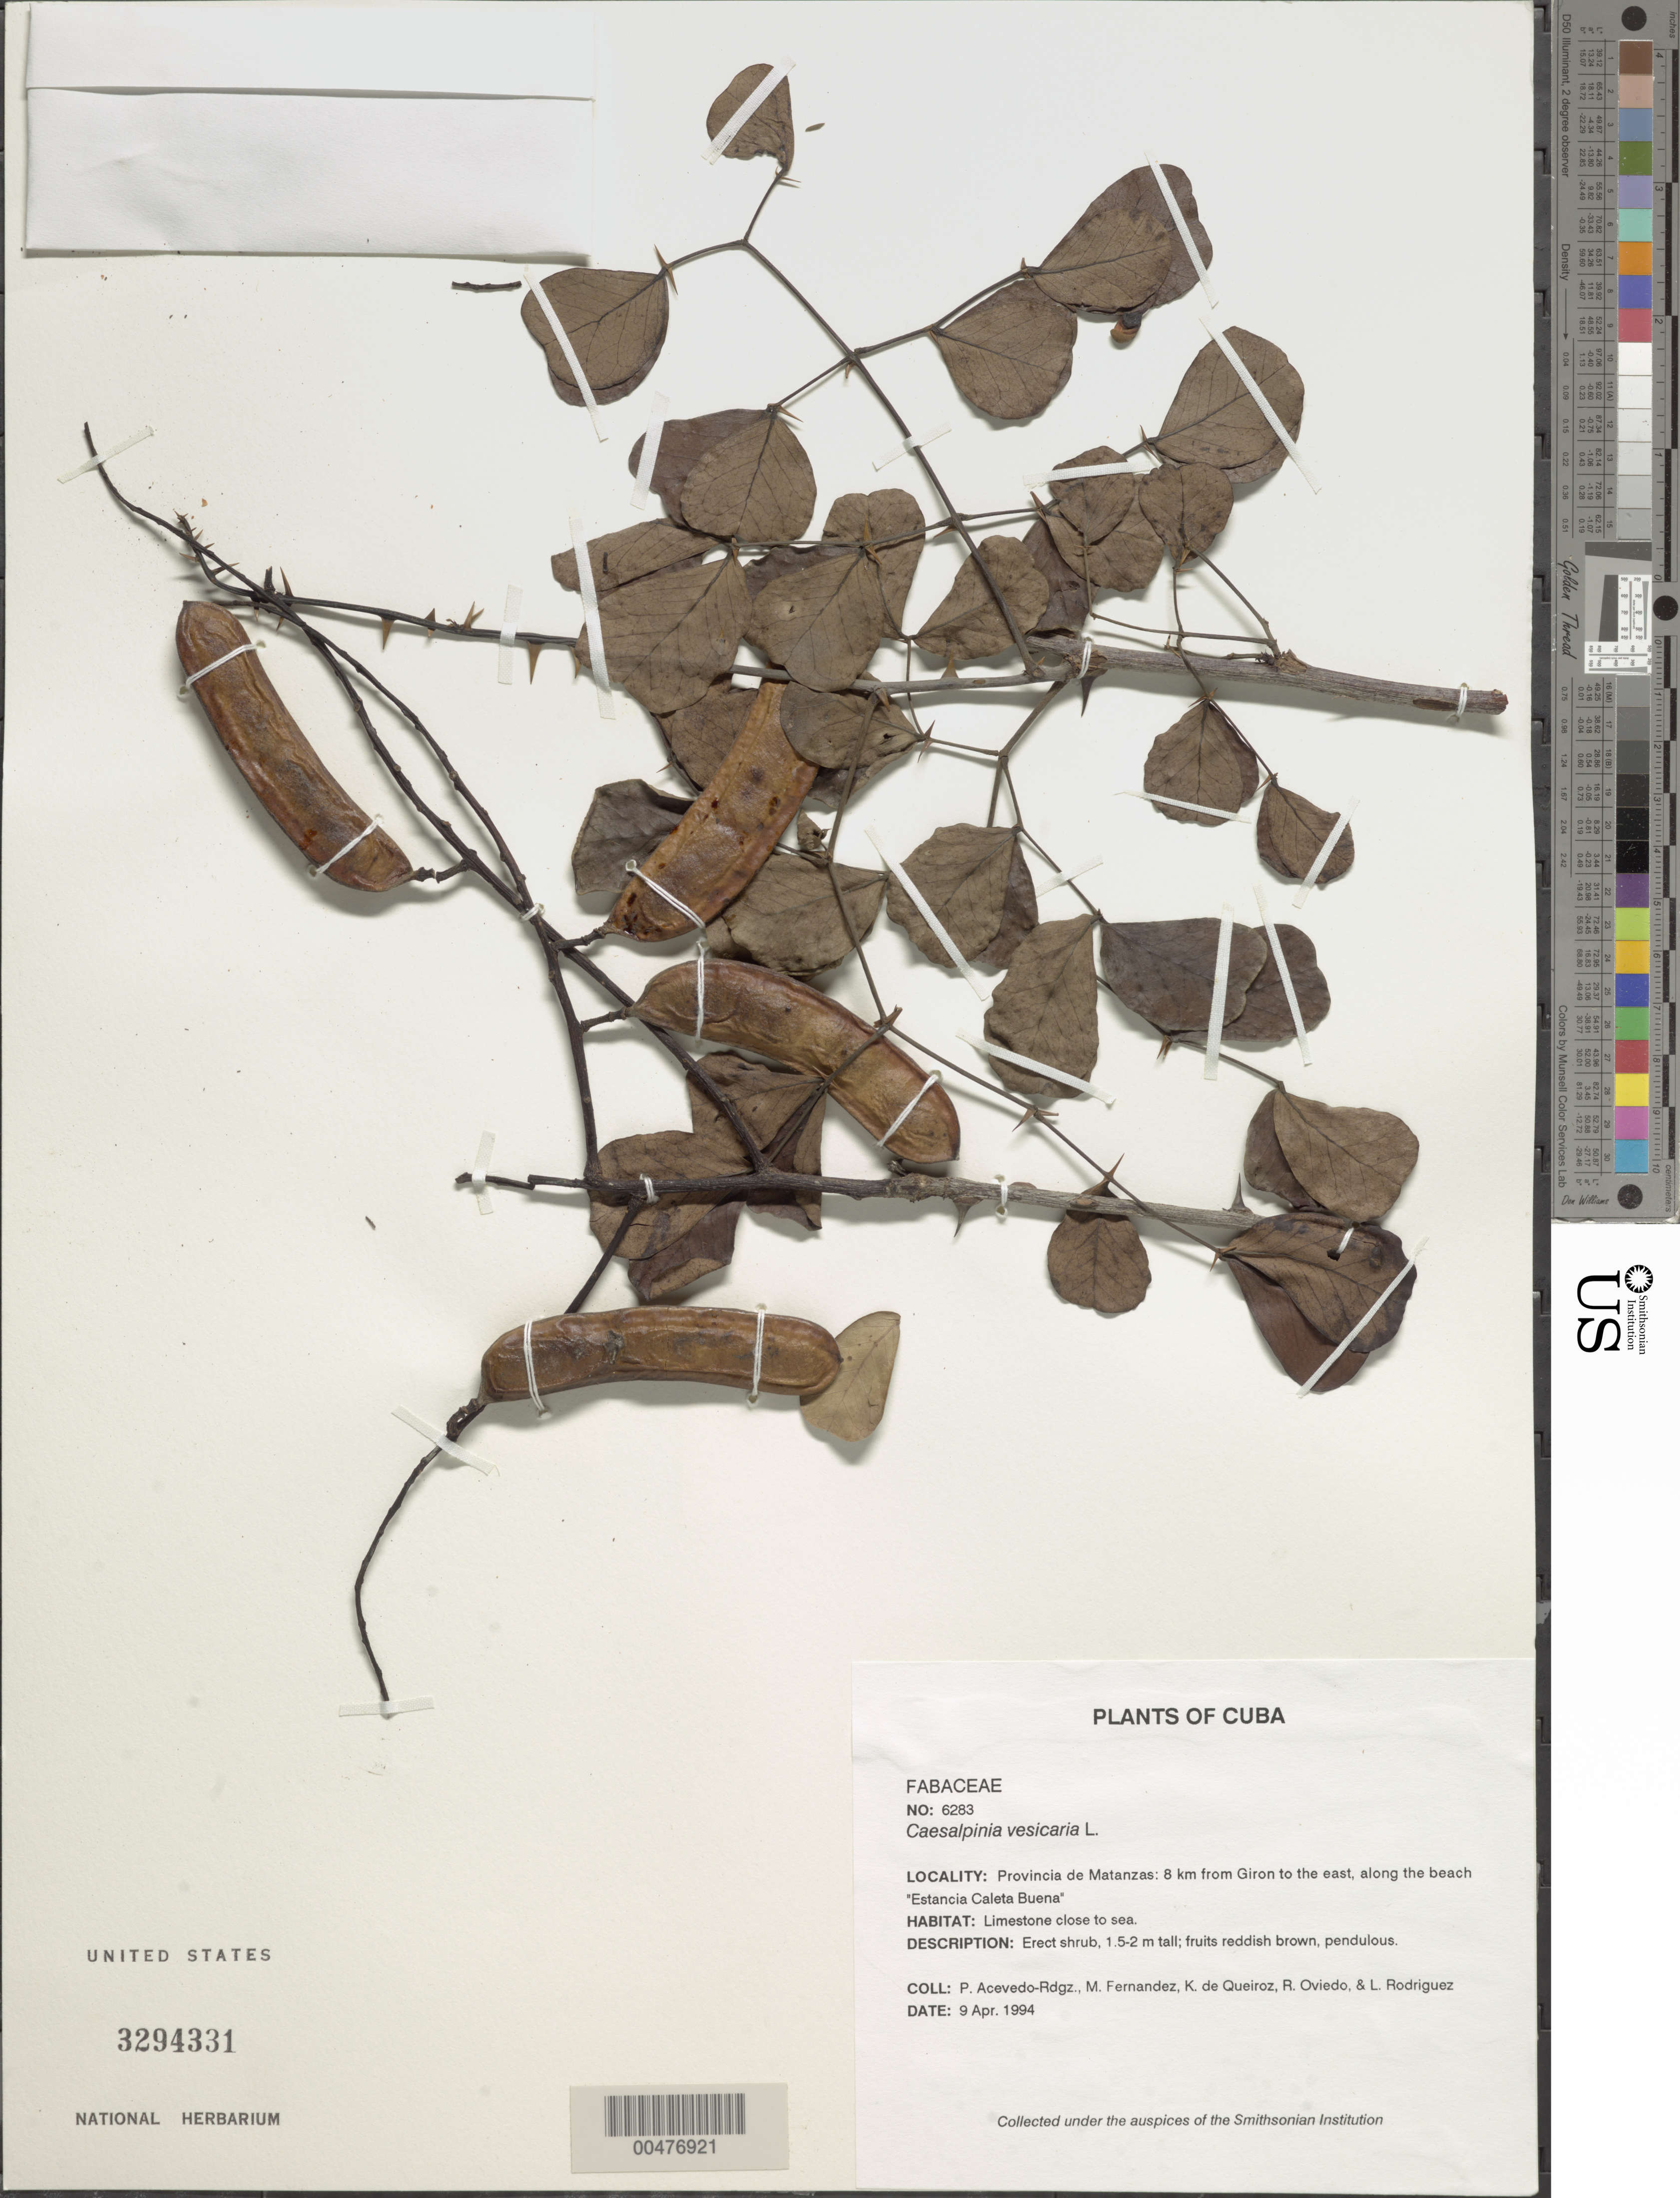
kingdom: Plantae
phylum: Tracheophyta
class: Magnoliopsida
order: Fabales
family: Fabaceae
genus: Tara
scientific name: Tara vesicaria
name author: (L.) Molinari et al.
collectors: P. Acevedo-Rodr., M. Fernández, K. De Queiroz, R. Oviedo & L. Rodriguez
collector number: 6283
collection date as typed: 09 Apr 1994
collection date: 1994-04-09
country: Cuba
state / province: Matanzas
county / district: Municipio de Ciénaga de Zapata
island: Cuba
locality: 8 km from Giron to the east, along the beach "Estancia Caleta Buena"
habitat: Limestone close to sea.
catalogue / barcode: US 3294331